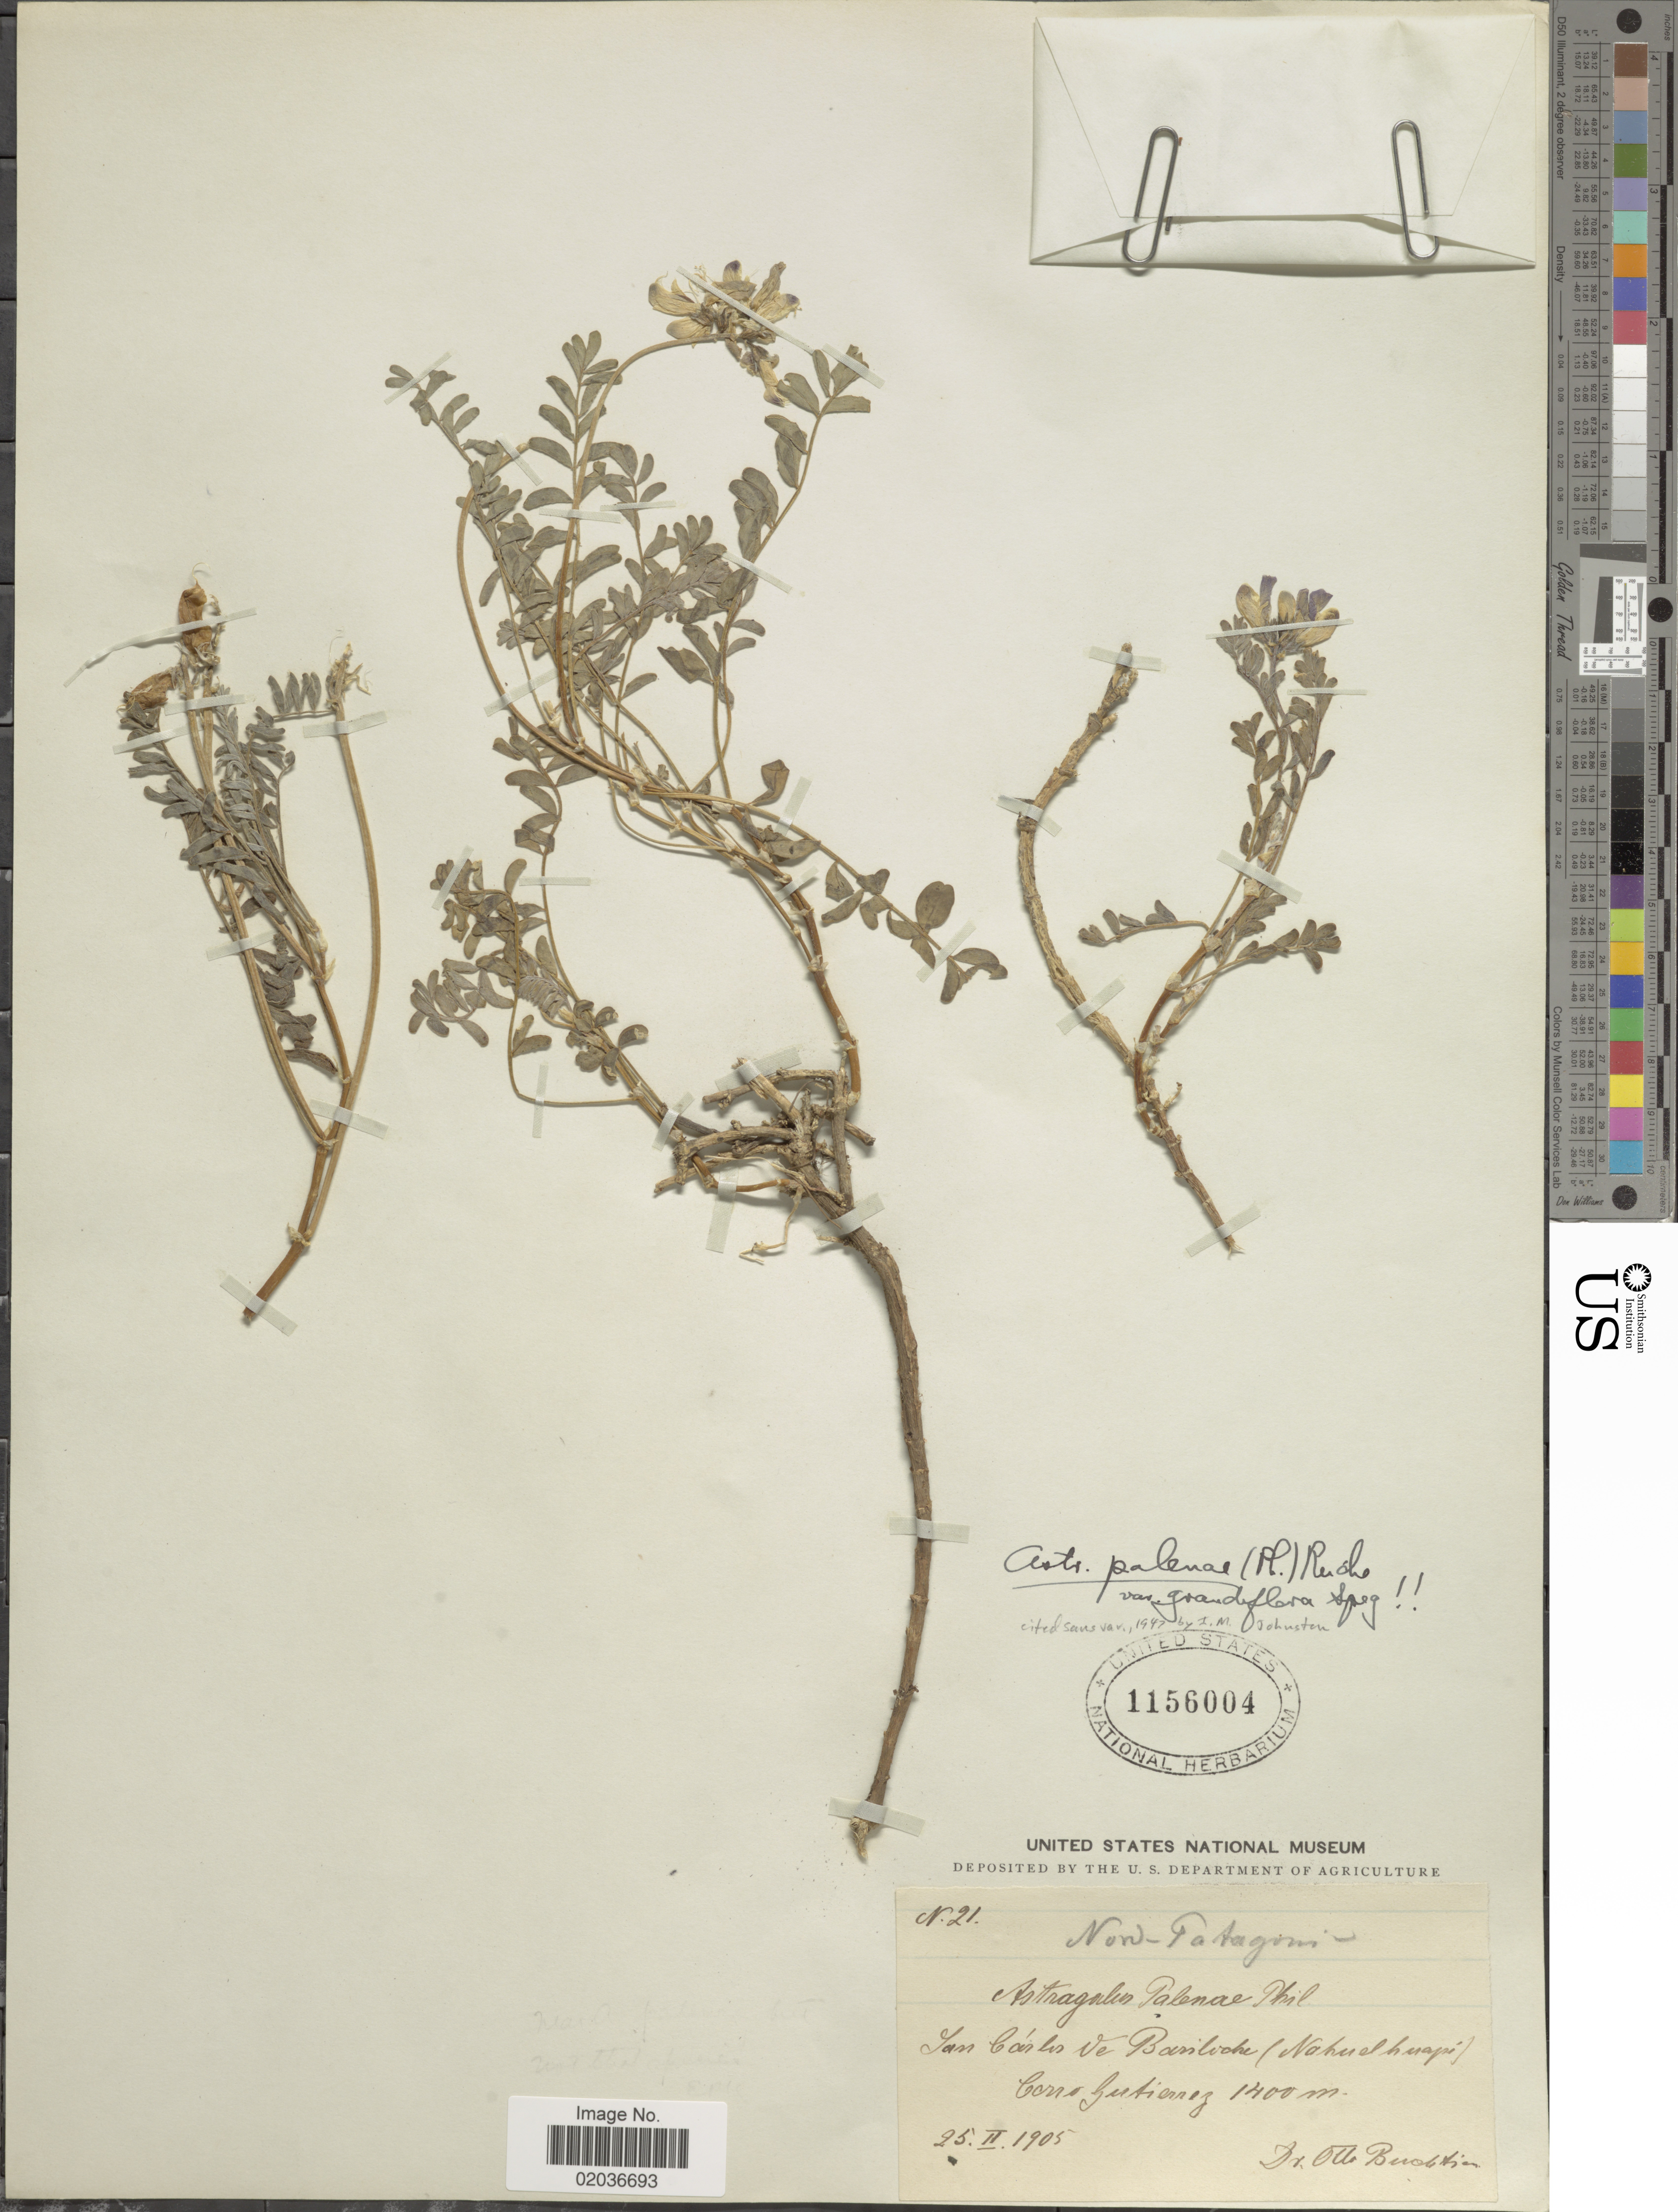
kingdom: Plantae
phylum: Tracheophyta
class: Magnoliopsida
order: Fabales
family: Fabaceae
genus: Astragalus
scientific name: Astragalus palenae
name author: (Phil.) Reiche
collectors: O. Buchtien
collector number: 21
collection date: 1905-02-25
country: Argentina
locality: Non Patagonia, San Cárlos de Bariloche (Nahuelhuapi) Cerro Gutierrez.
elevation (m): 1400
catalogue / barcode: US 1156004